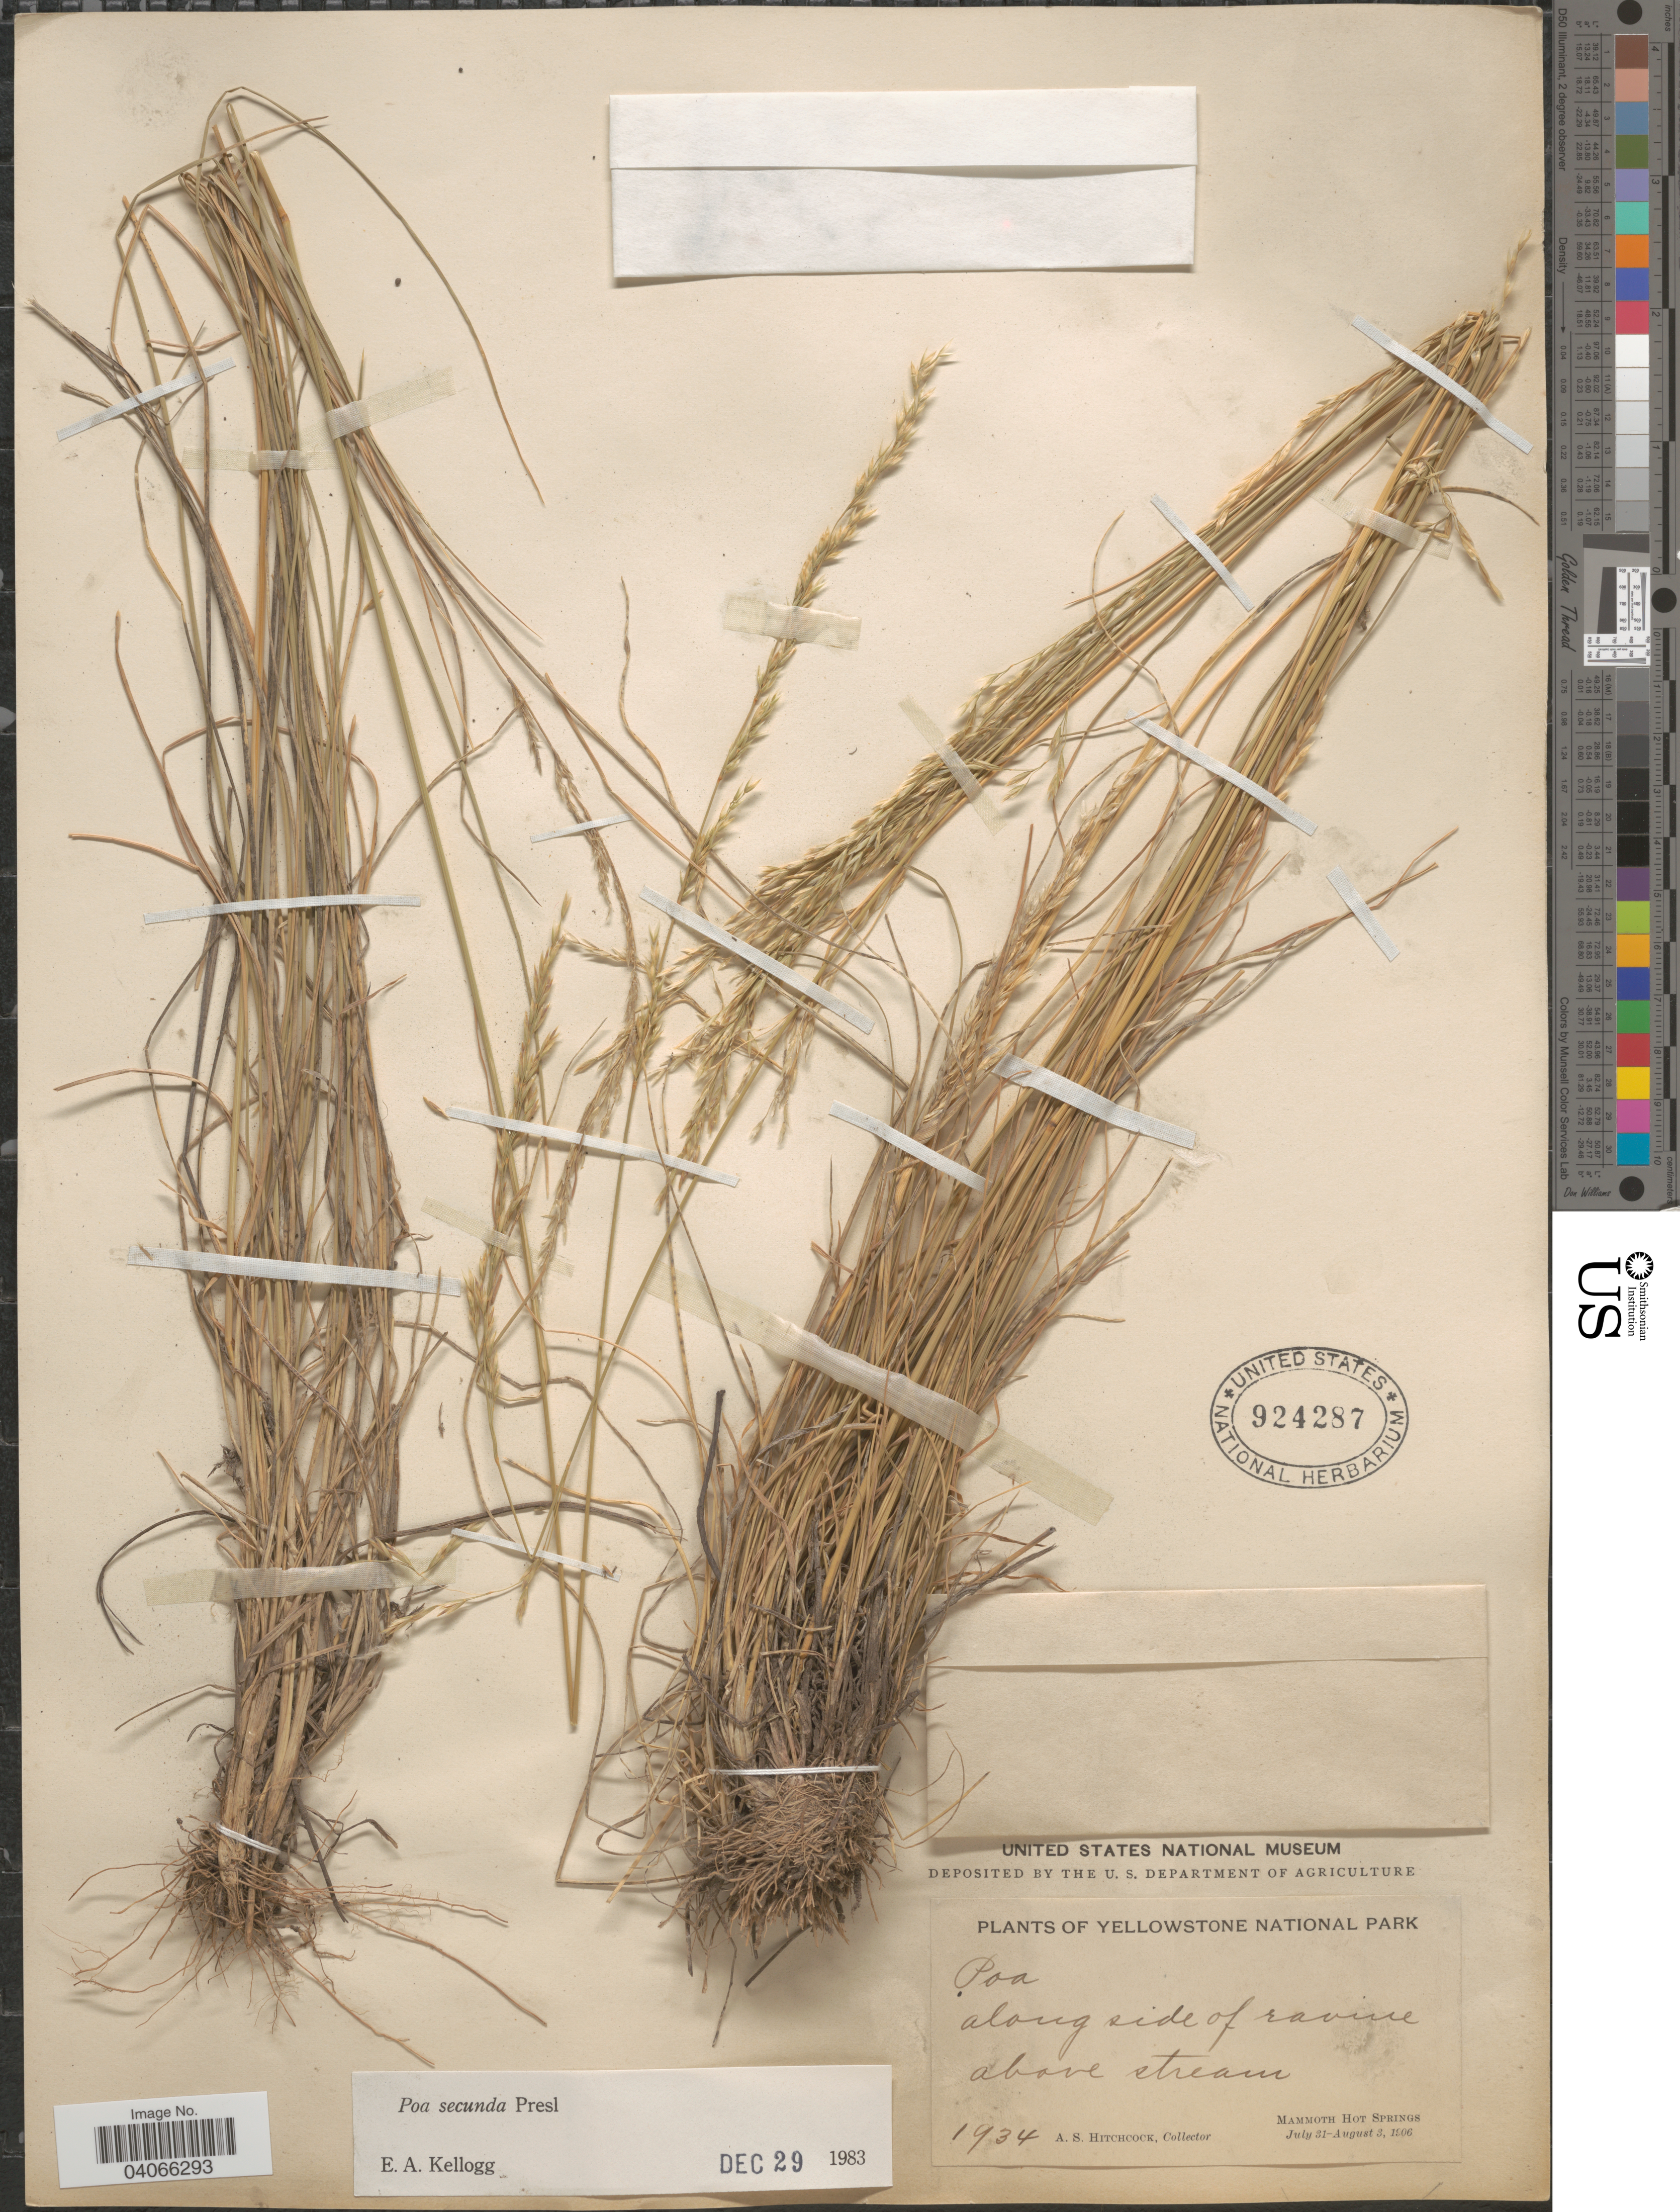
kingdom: Plantae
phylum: Tracheophyta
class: Liliopsida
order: Poales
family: Poaceae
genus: Poa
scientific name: Poa secunda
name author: J. Presl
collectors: A. S. Hitchcock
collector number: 1934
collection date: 1906-07-31/1906-08-03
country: United States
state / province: Wyoming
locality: Yellowstone National Park. Along side of ravine above stream. Mammoth Hot Springs.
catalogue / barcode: US 924287